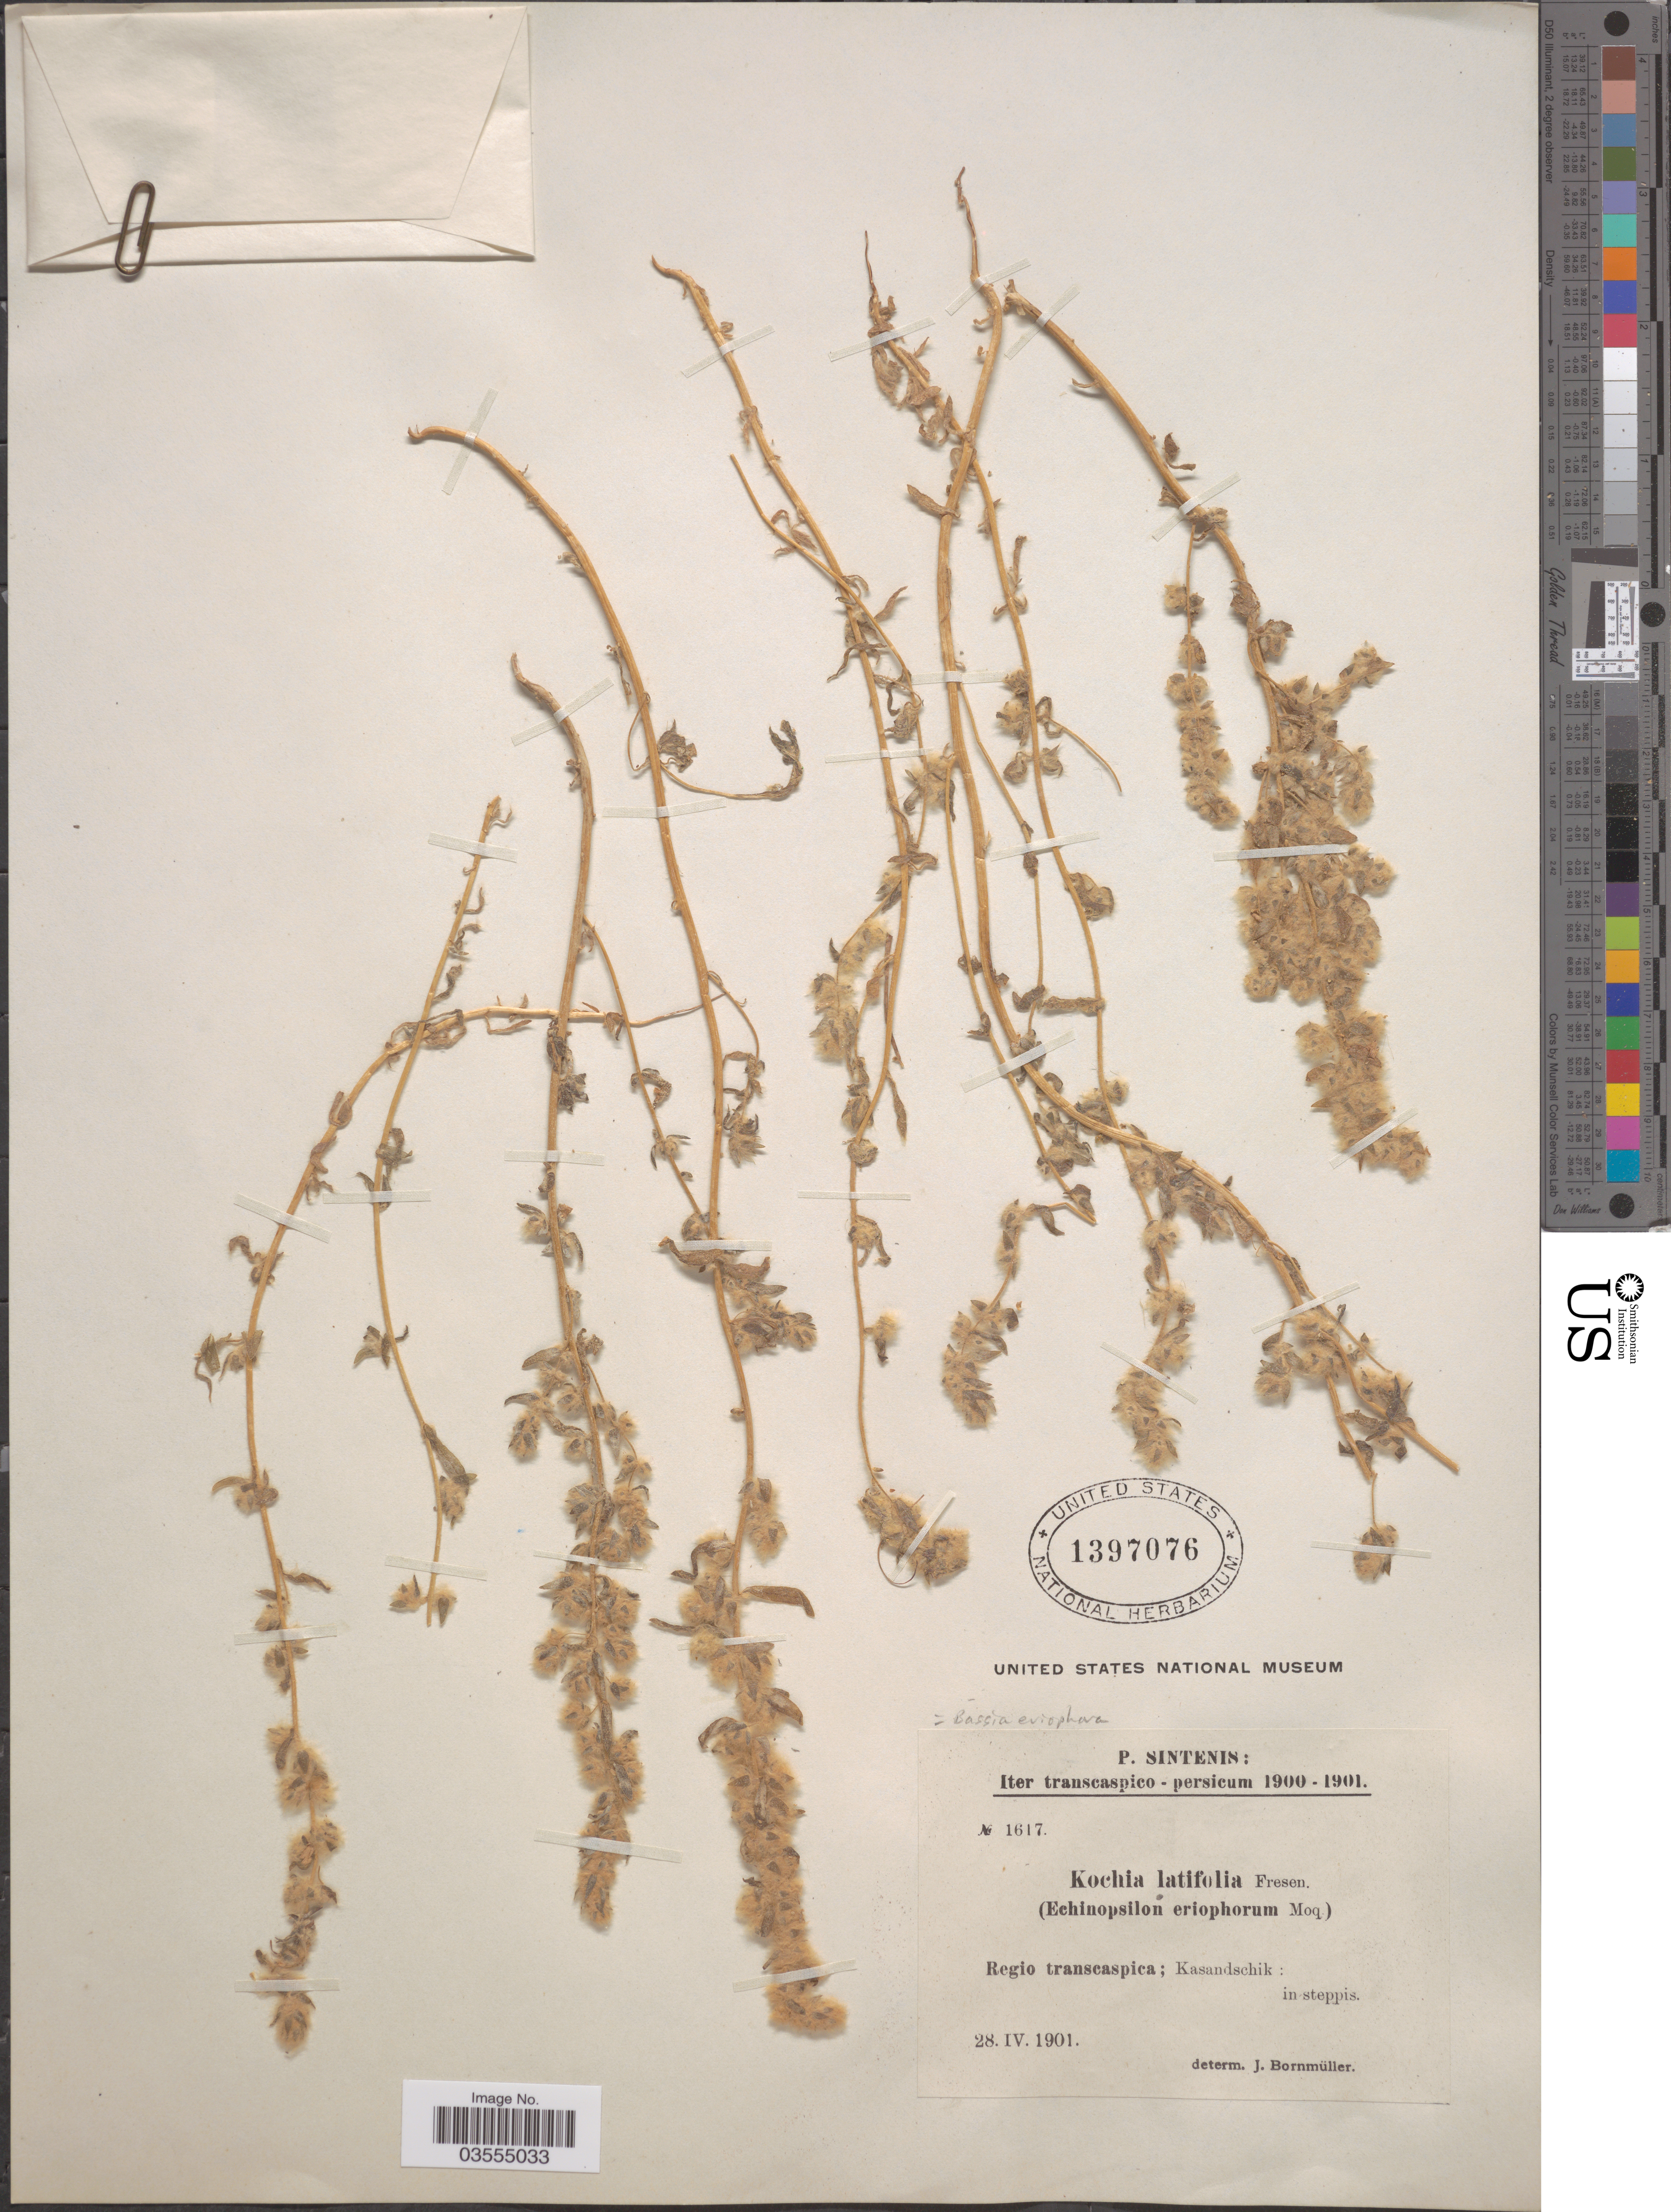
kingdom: Plantae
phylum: Tracheophyta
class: Magnoliopsida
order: Caryophyllales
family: Amaranthaceae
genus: Bassia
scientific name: Bassia eriophora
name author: (Schrad.) Asch.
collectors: P. Sintenis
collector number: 1617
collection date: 1901-04-28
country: Turkmenistan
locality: Iter transcaspico-persicum. Regio transcaspica; Kasandschik: in steppis.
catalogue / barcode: US 1397076